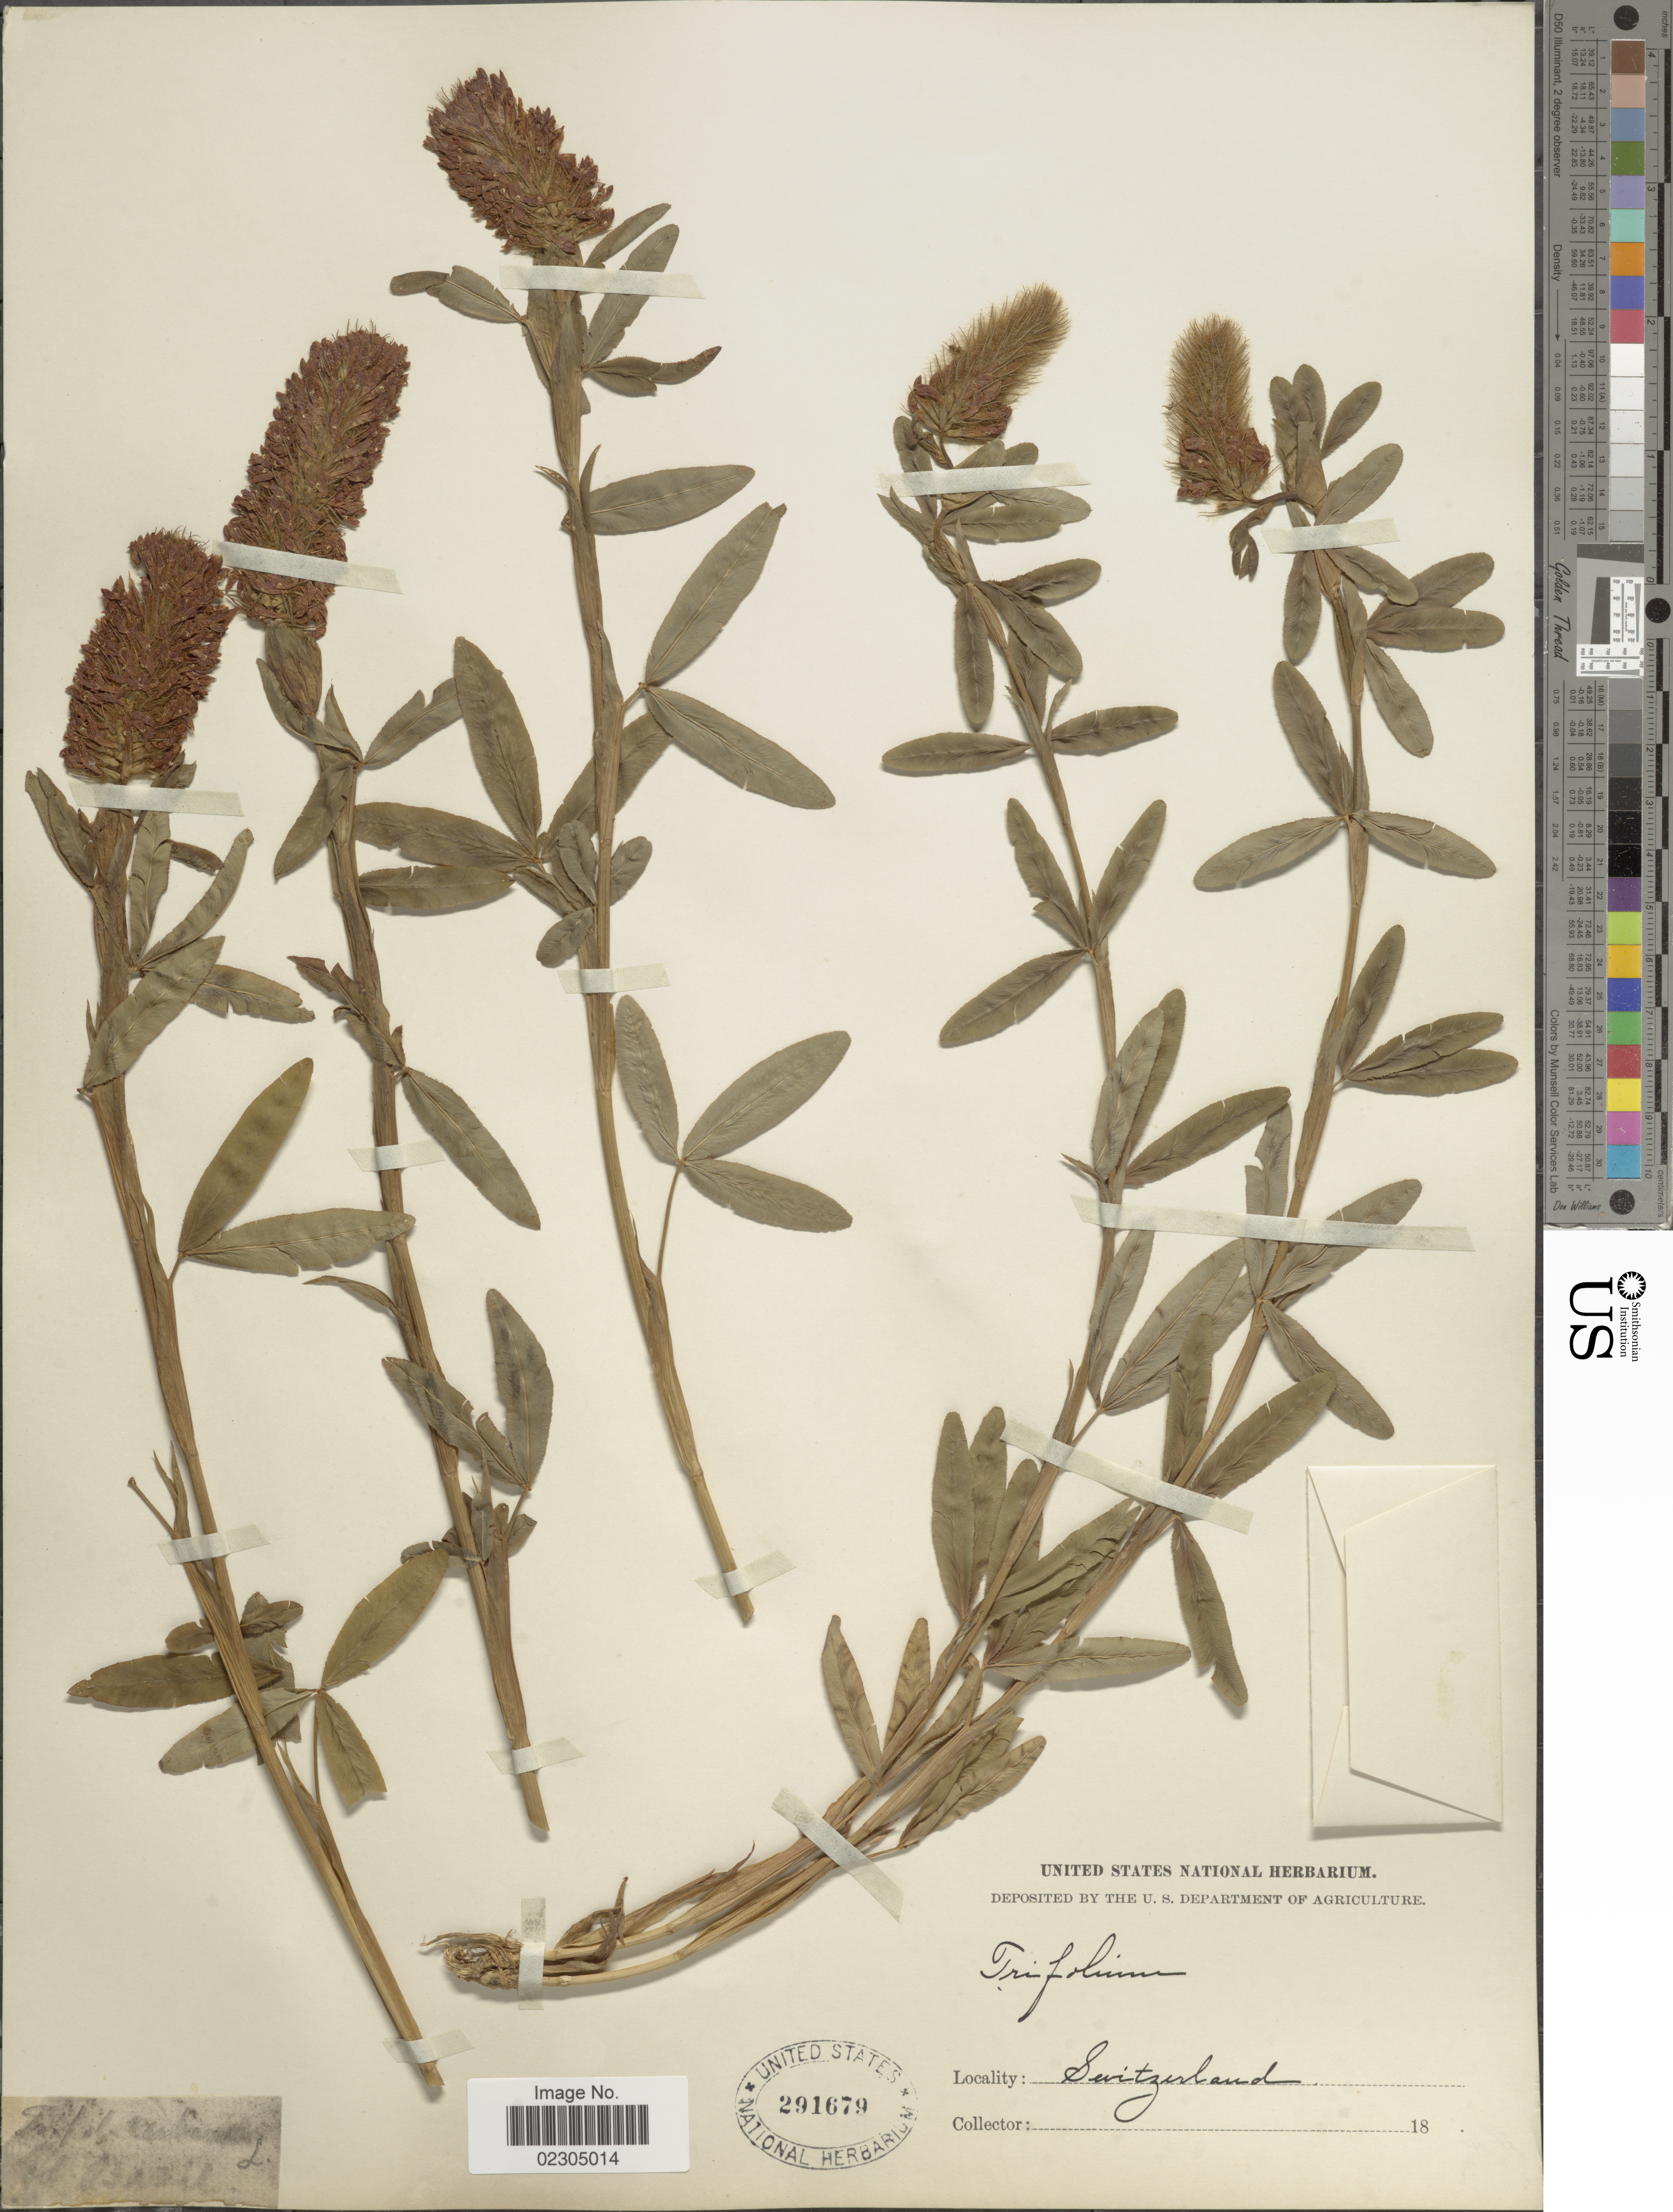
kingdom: Plantae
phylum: Tracheophyta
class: Magnoliopsida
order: Fabales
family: Fabaceae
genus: Trifolium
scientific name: Trifolium sp.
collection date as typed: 18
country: Switzerland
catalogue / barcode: US 291679